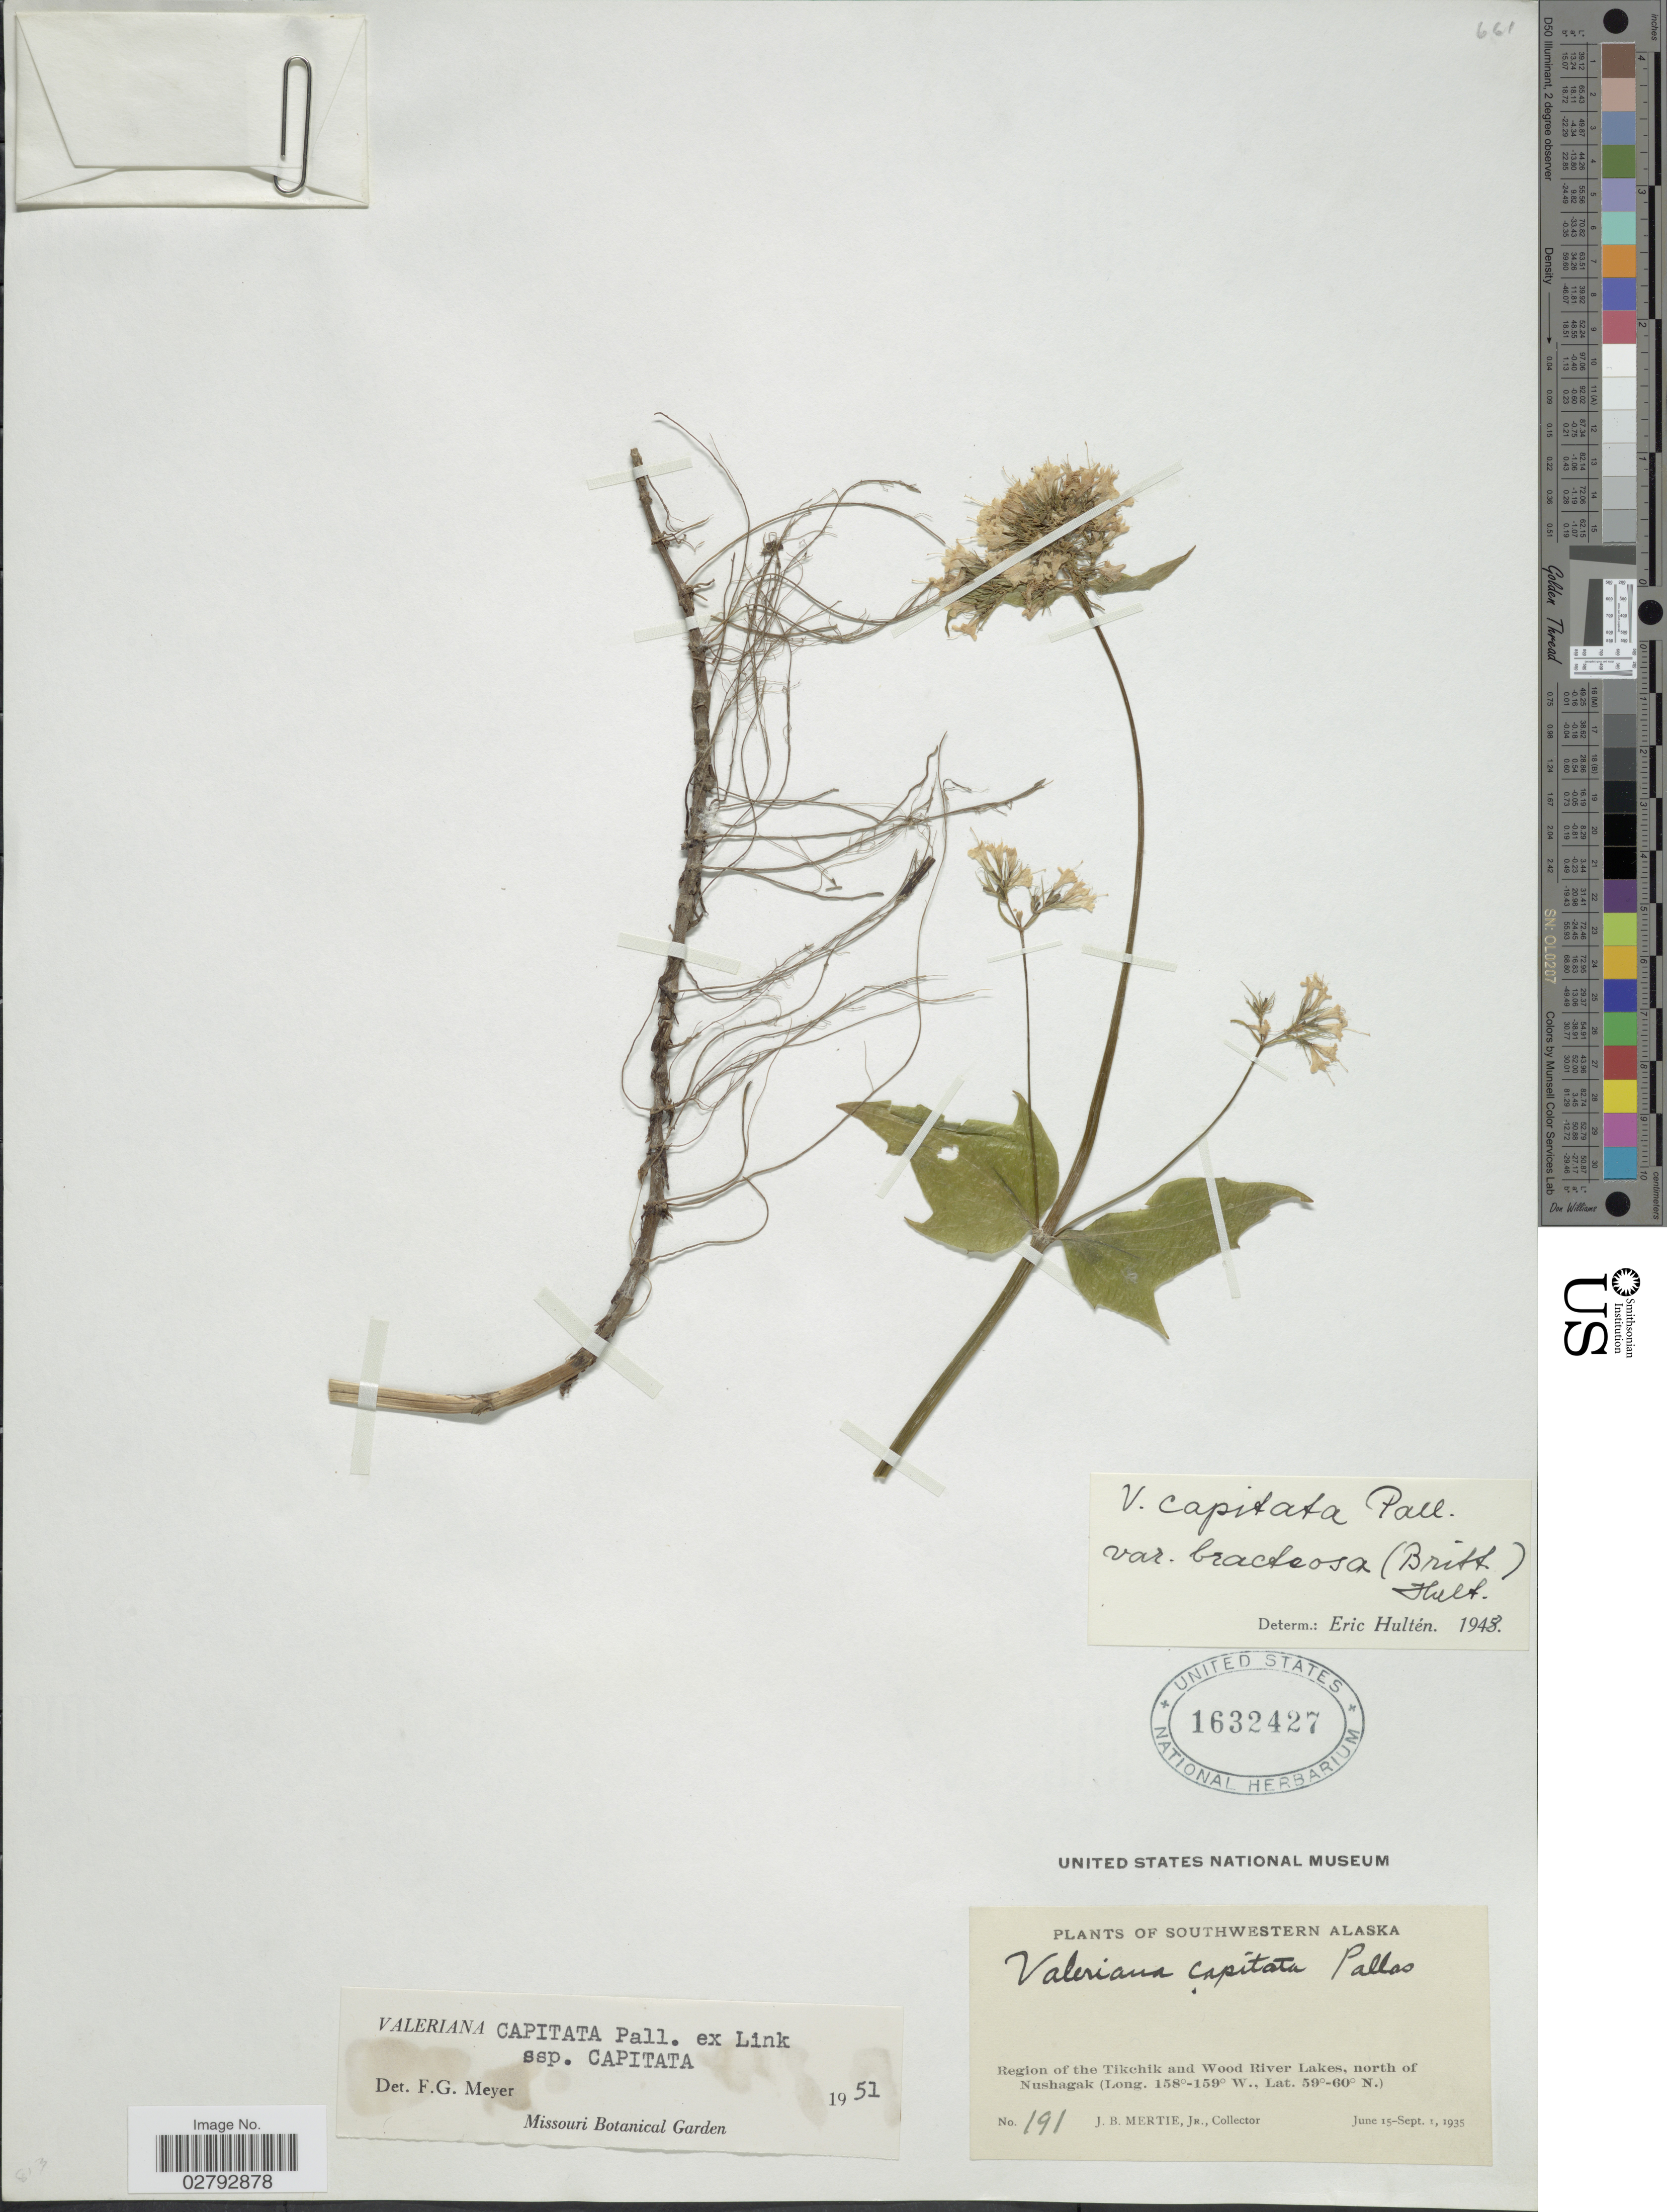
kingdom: Plantae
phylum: Tracheophyta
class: Magnoliopsida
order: Dipsacales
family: Caprifoliaceae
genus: Valeriana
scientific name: Valeriana capitata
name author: Link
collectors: J. Mertie Jr.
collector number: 191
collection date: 1935-06-15/1935-09-01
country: United States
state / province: Alaska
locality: Southwestern Alaska. Region of the Tikchik and Wood River Lakes, north of Nushagak.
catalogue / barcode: US 1632427